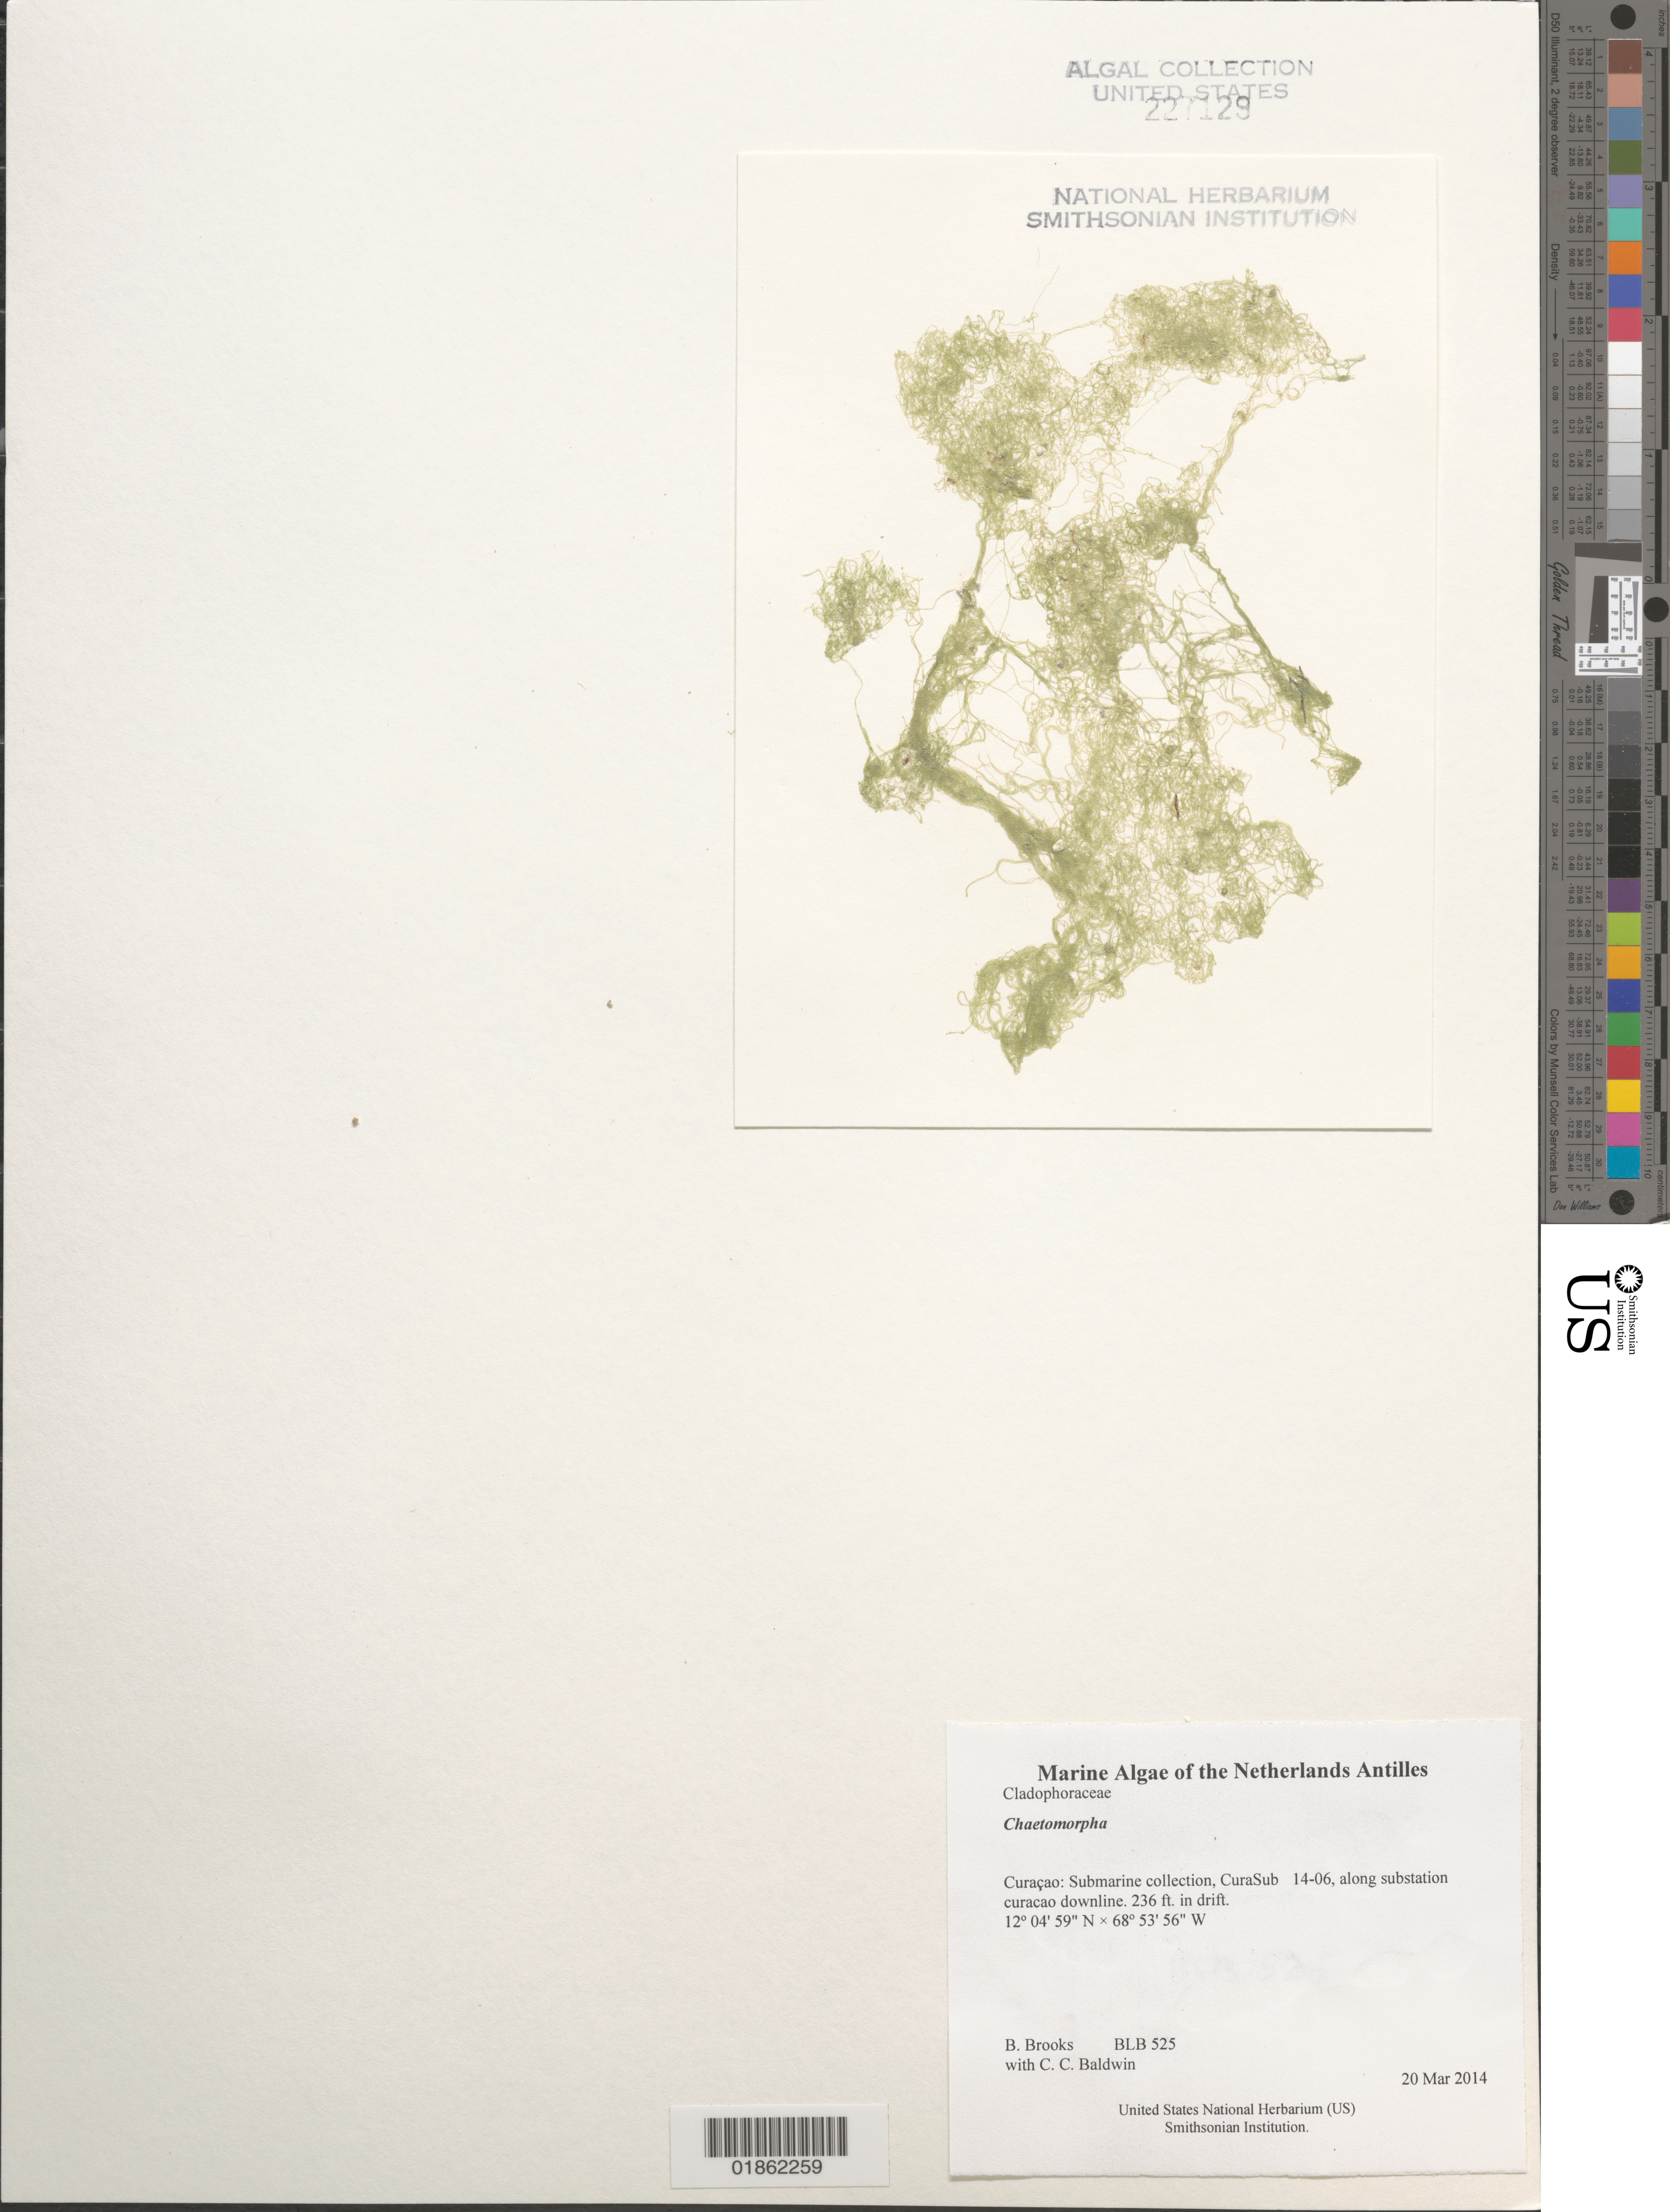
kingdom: Plantae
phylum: Chlorophyta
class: Ulvophyceae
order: Cladophorales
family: Cladophoraceae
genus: Chaetomorpha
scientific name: Chaetomorpha sp.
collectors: B. Brooks & C. C. Baldwin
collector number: BLB 525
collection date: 2014-03-20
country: Curaçao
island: Curaçao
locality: Submarine collection, CuraSub 14-06, along substation curacao downline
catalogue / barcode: US 227129